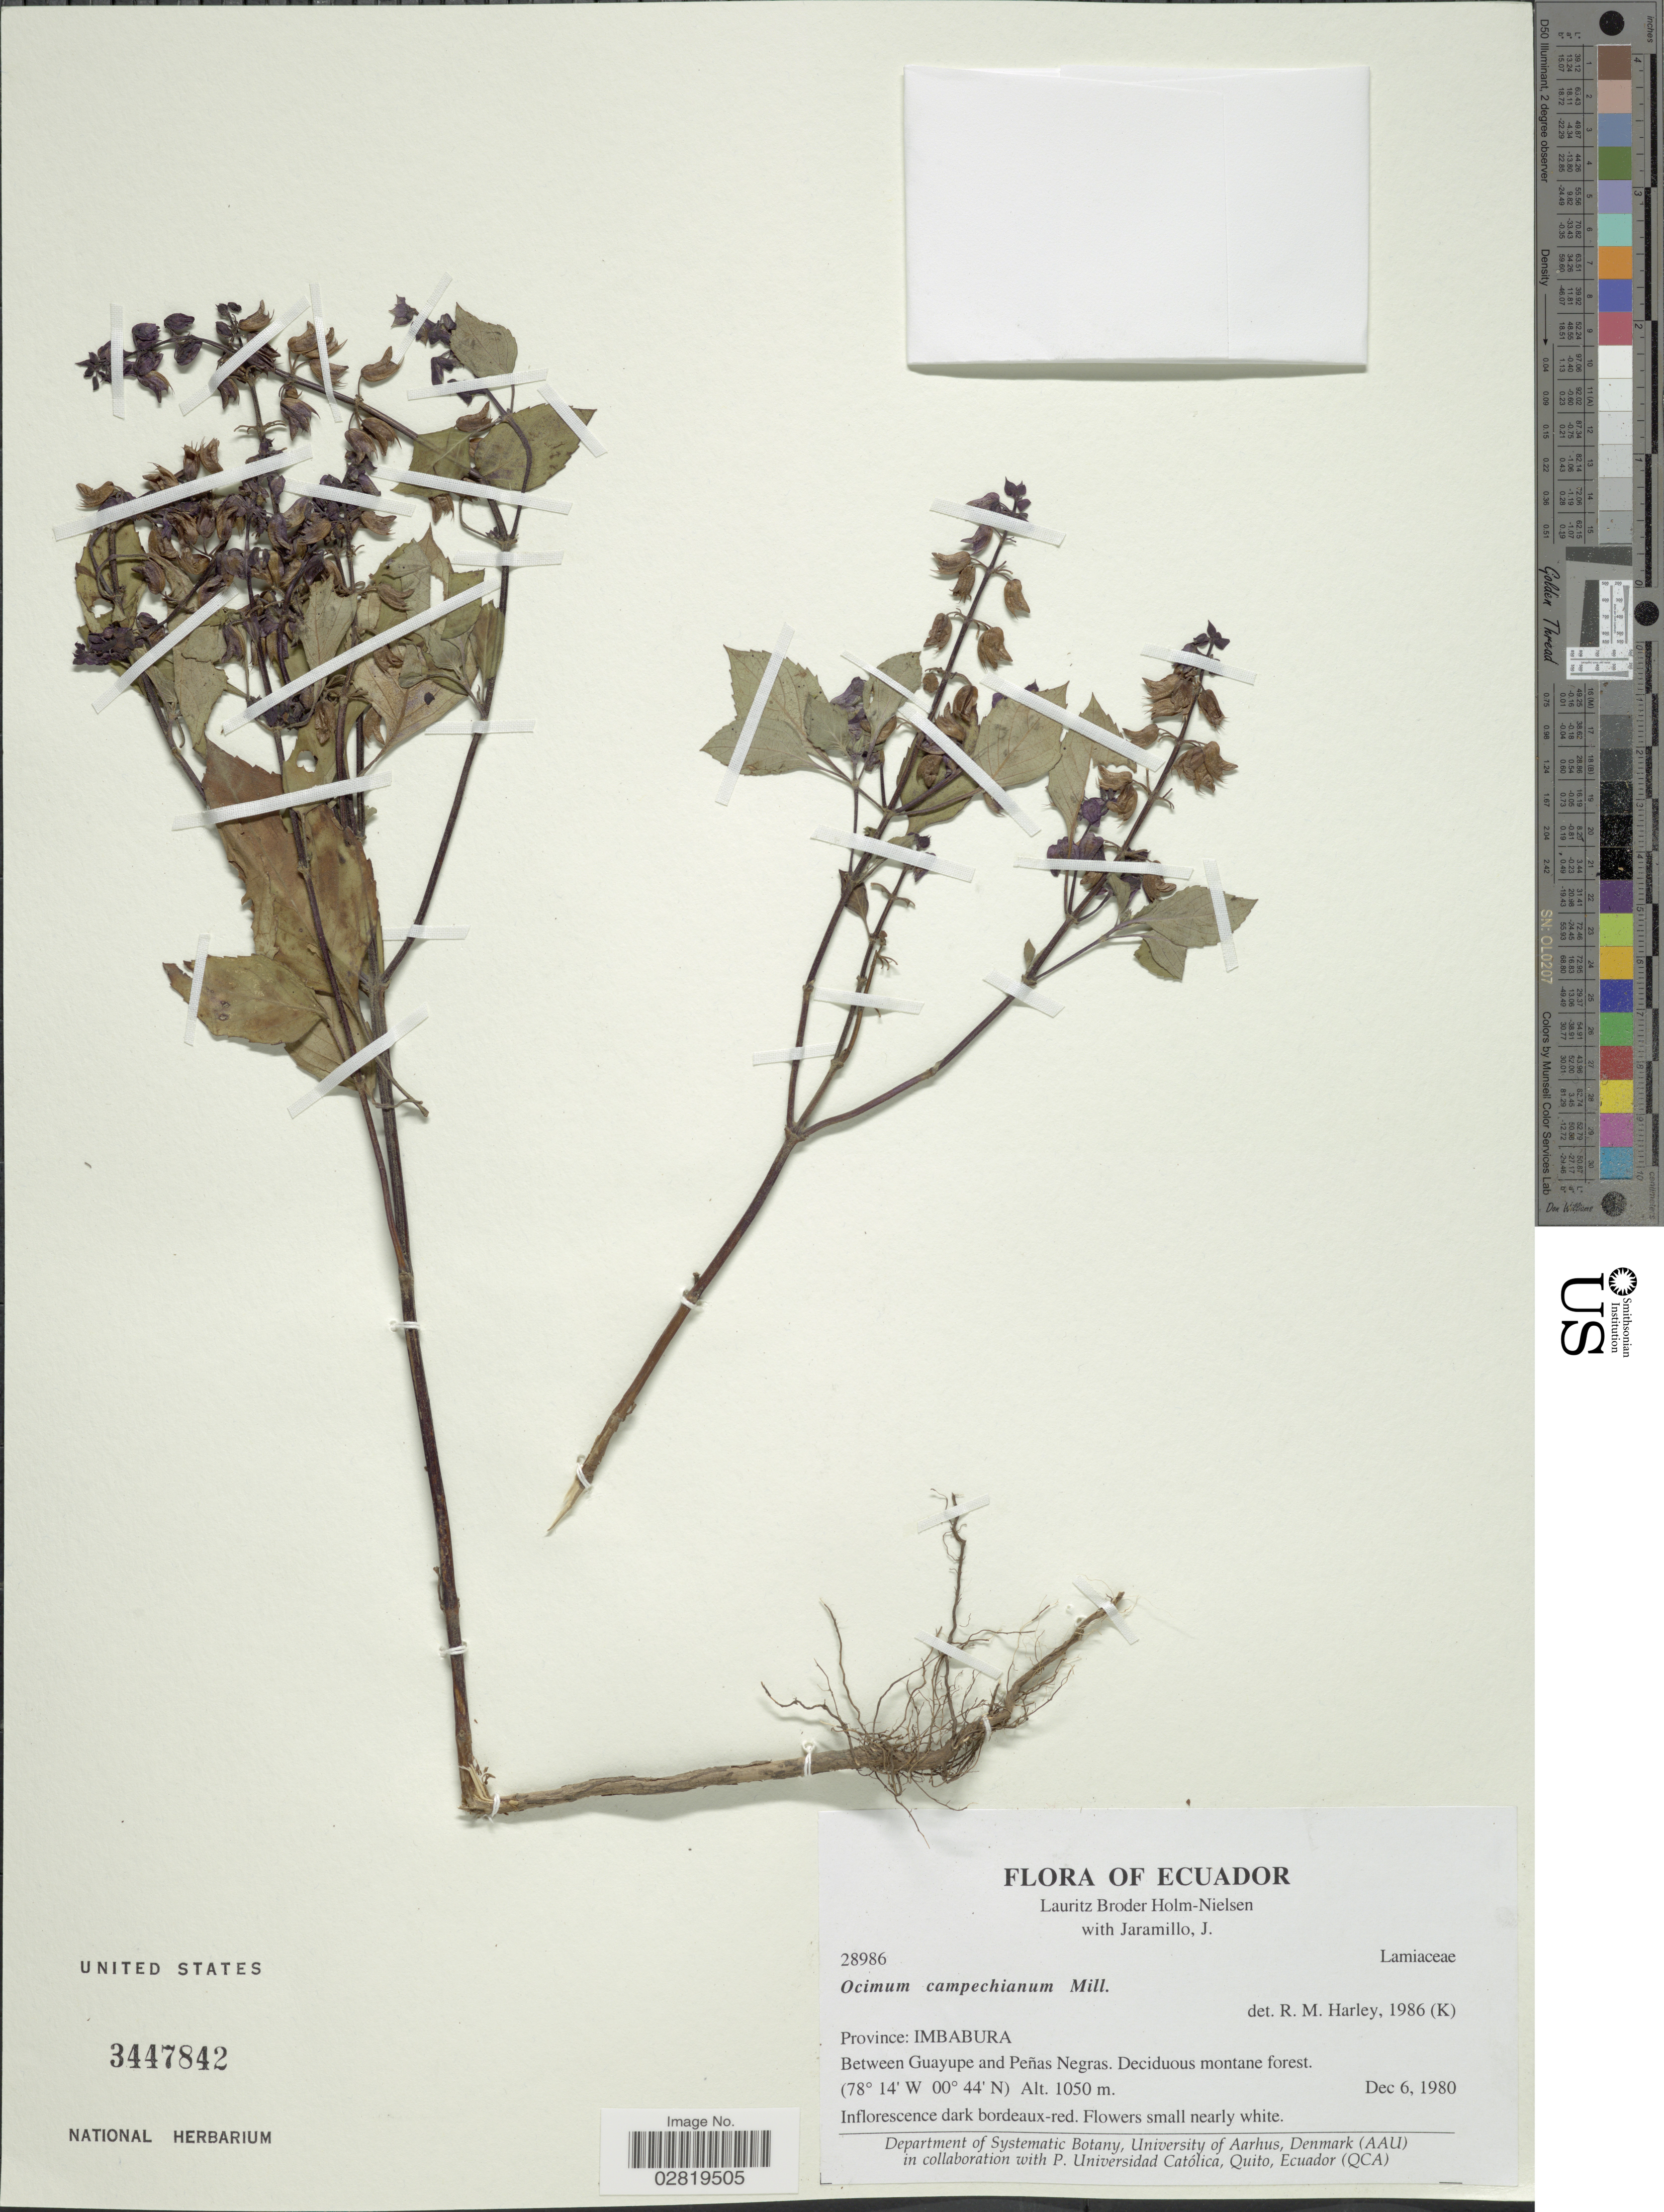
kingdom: Plantae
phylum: Tracheophyta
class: Magnoliopsida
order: Lamiales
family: Lamiaceae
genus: Ocimum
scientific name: Ocimum campechianum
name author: Mill.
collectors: L. B. Holm-Nielsen & J. Jaramillo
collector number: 28986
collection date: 1980-12-06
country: Ecuador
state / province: Imbabura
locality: Province: Imbabura, Between Guayupe and Peñas Negras.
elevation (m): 1050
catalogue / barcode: US 3447842